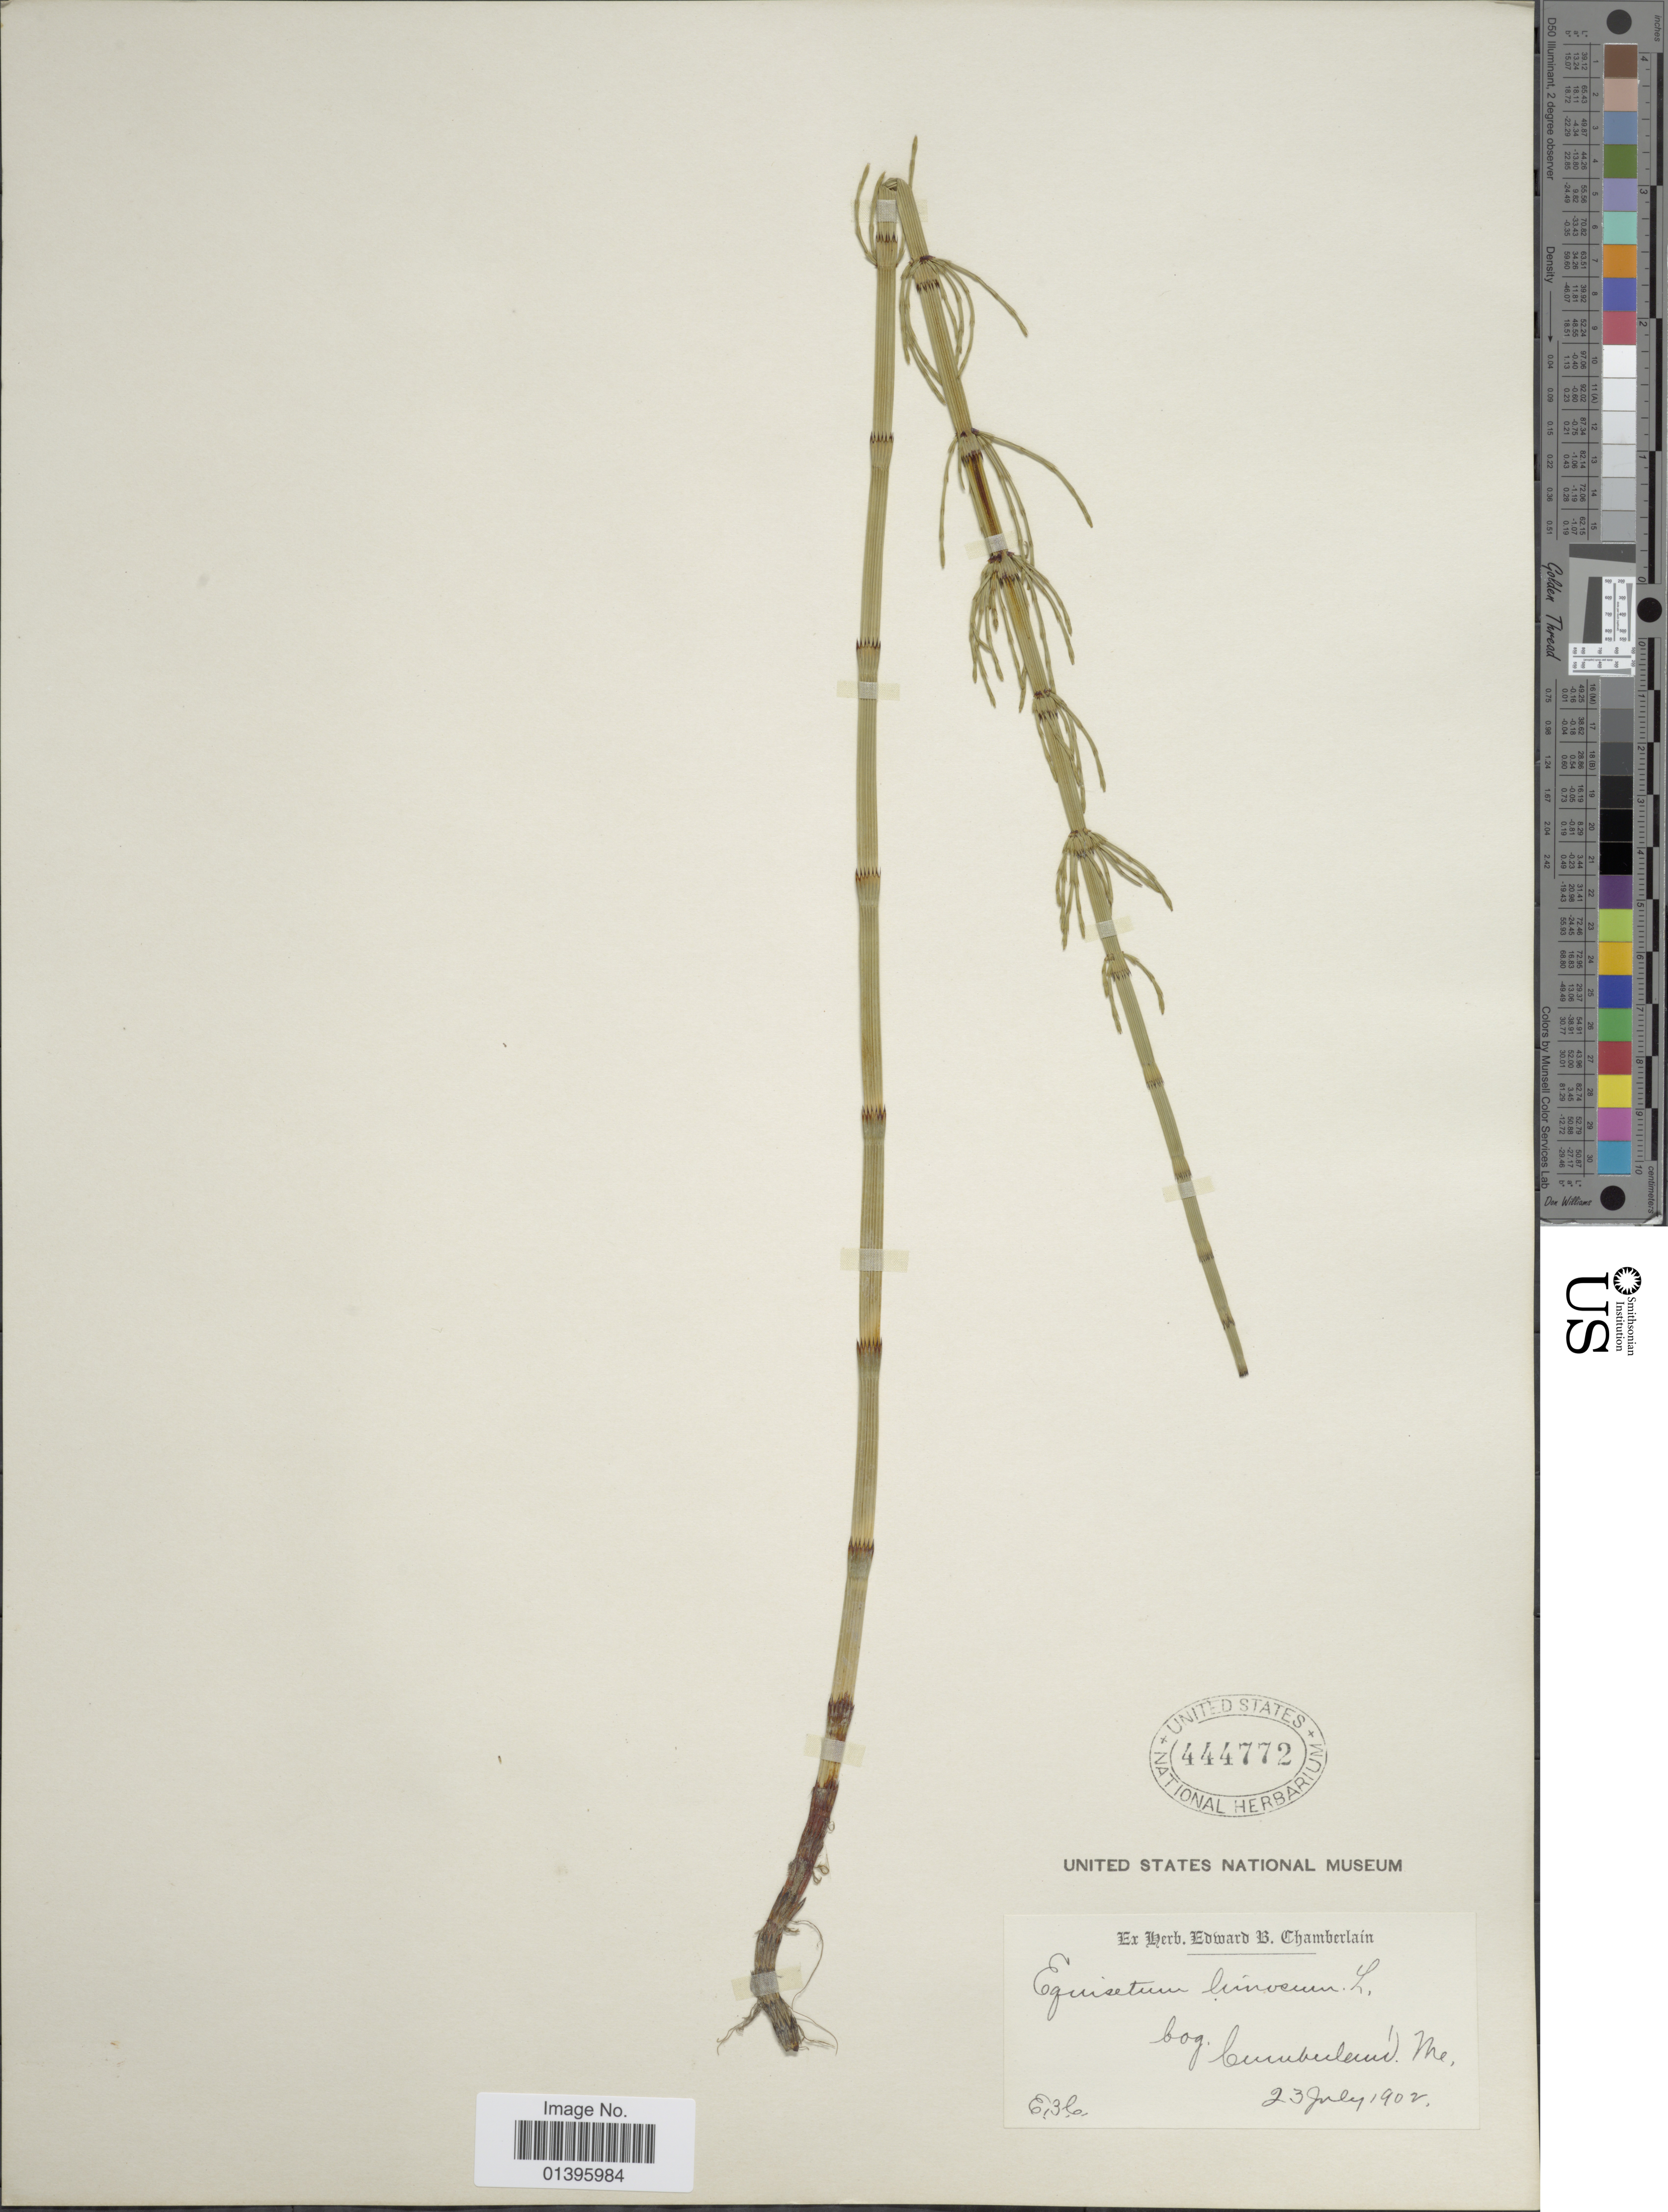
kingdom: Plantae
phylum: Tracheophyta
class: Polypodiopsida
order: Equisetales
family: Equisetaceae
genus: Equisetum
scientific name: Equisetum fluviatile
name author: L.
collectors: E. Chamberlain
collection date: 1902-07-23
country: United States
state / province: Maine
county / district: Cumberland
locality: Cumberland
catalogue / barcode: US 444772